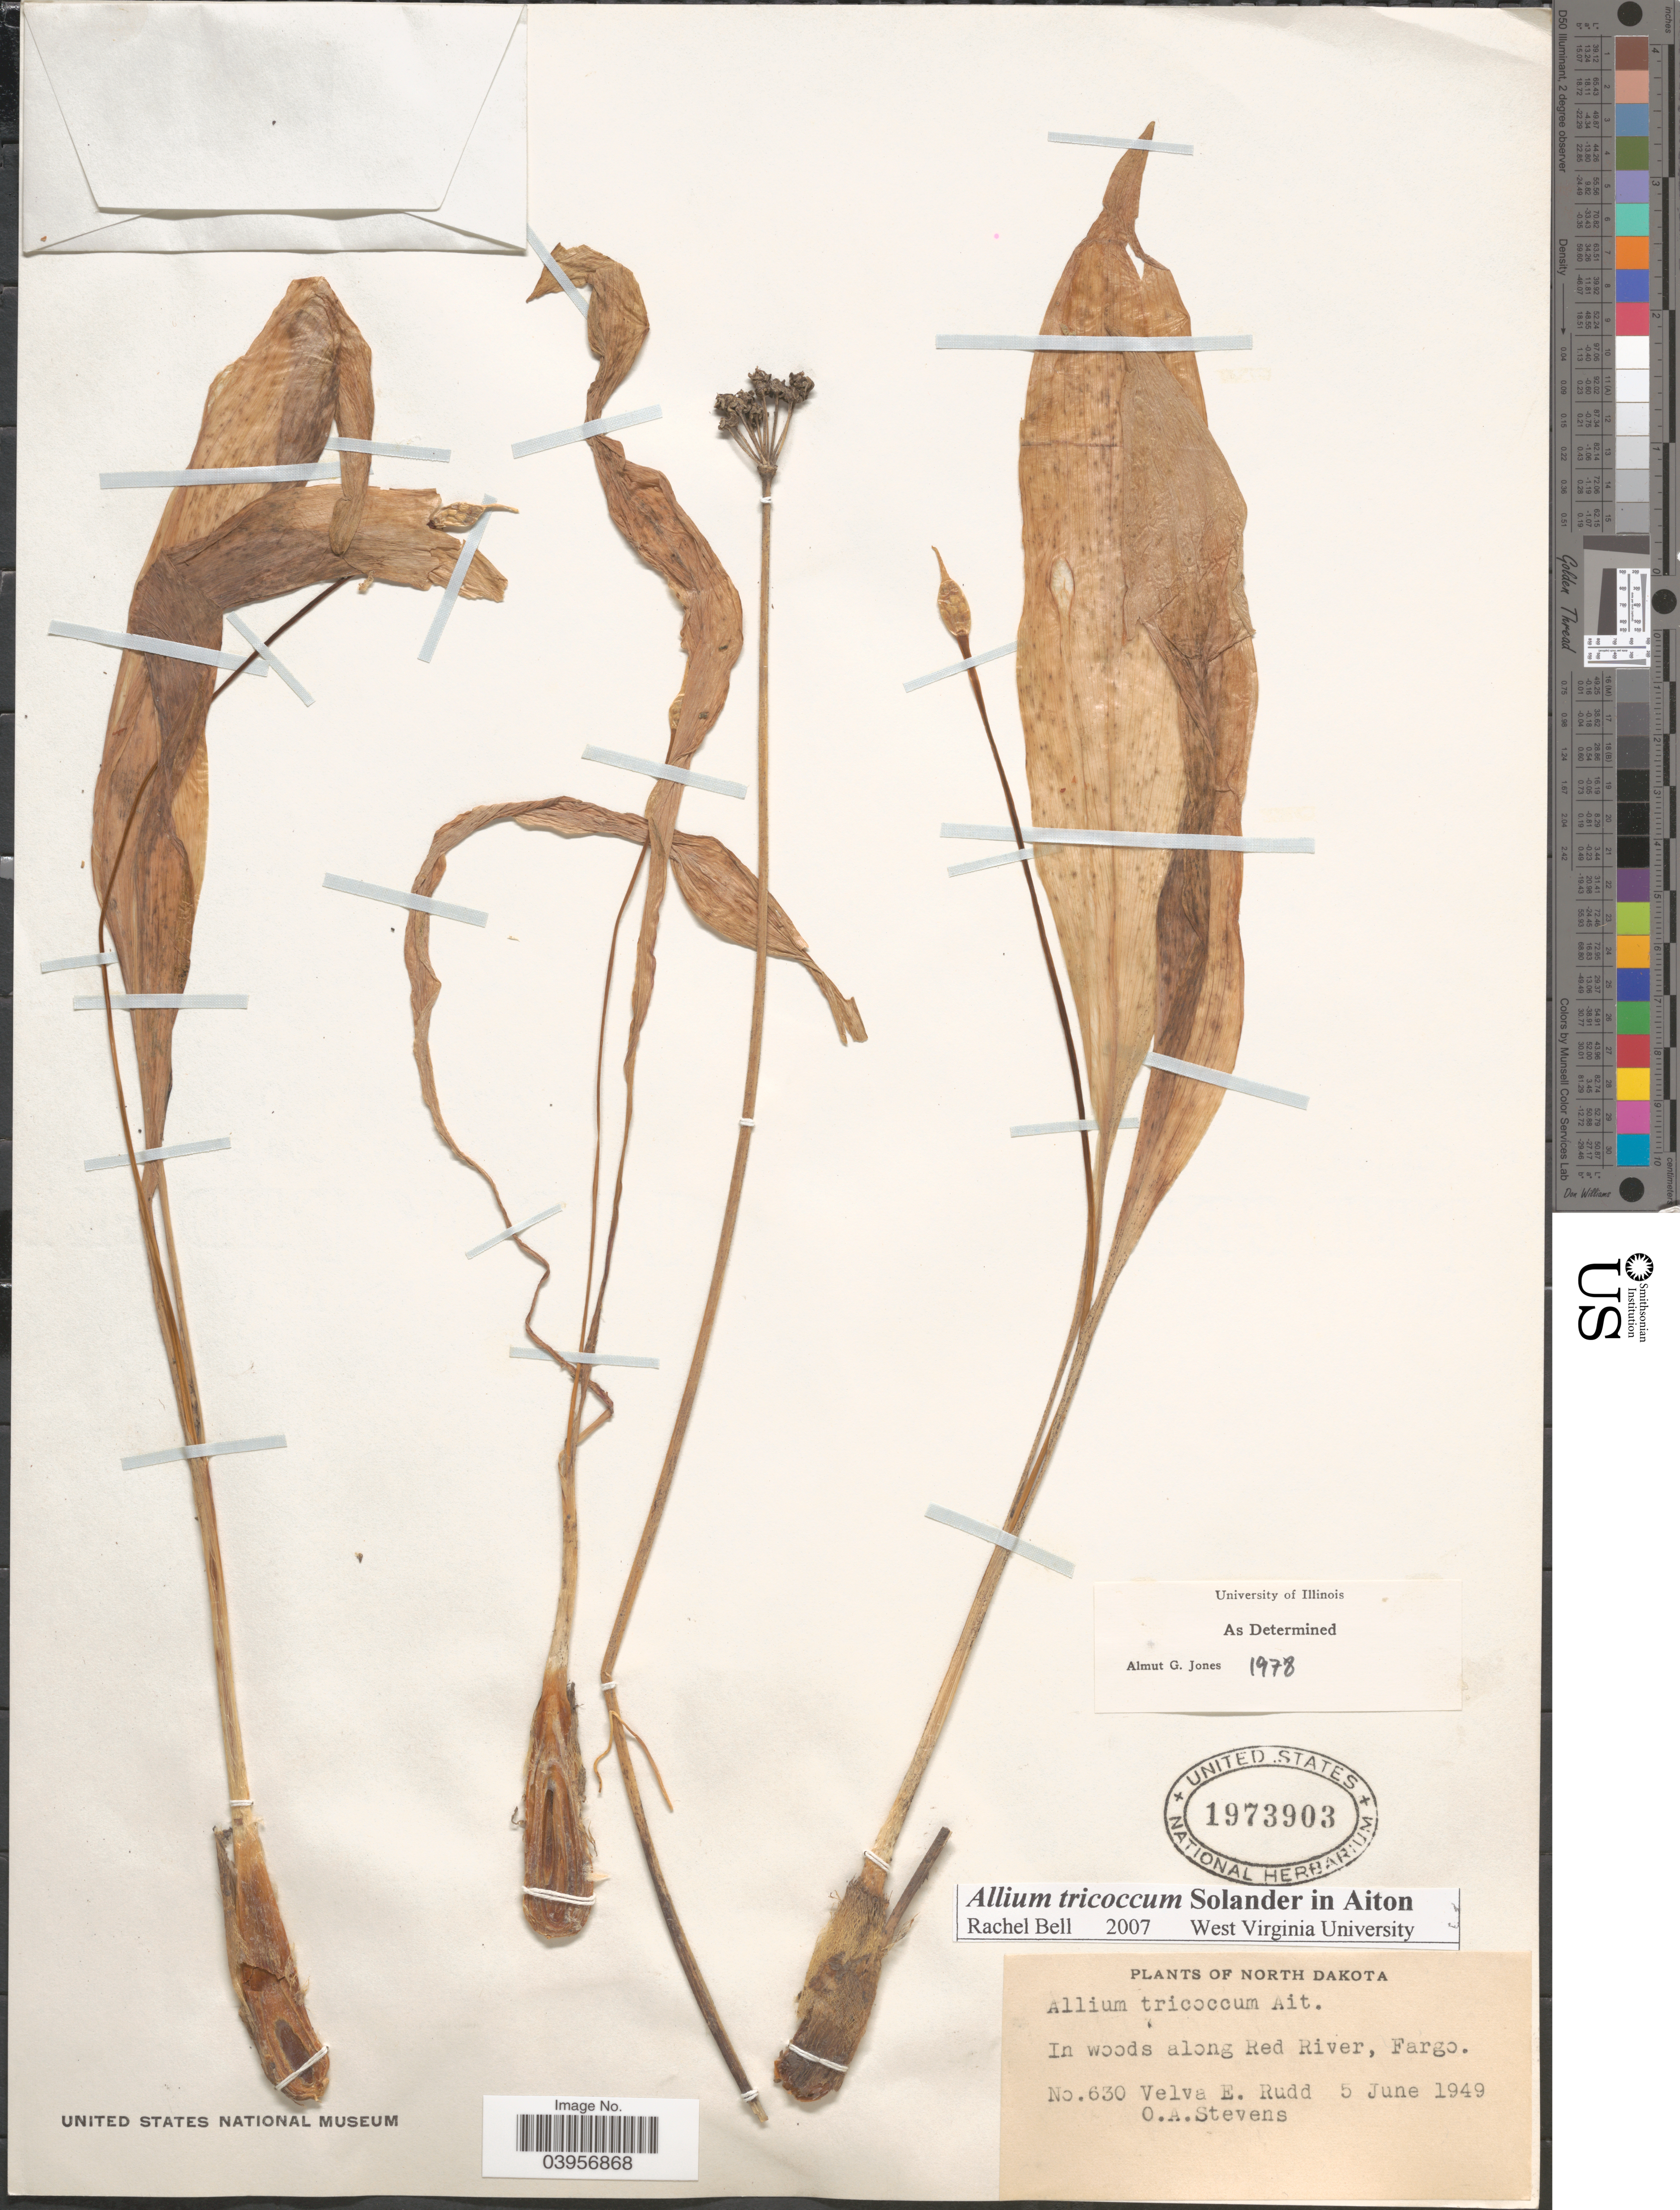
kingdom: Plantae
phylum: Tracheophyta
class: Liliopsida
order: Asparagales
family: Amaryllidaceae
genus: Allium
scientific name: Allium tricoccum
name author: Aiton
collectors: V. E. Rudd & O. A. Stevens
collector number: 630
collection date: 1949-06-05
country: United States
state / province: North Dakota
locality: In woods along Red River, Fargo.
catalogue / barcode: US 1973903